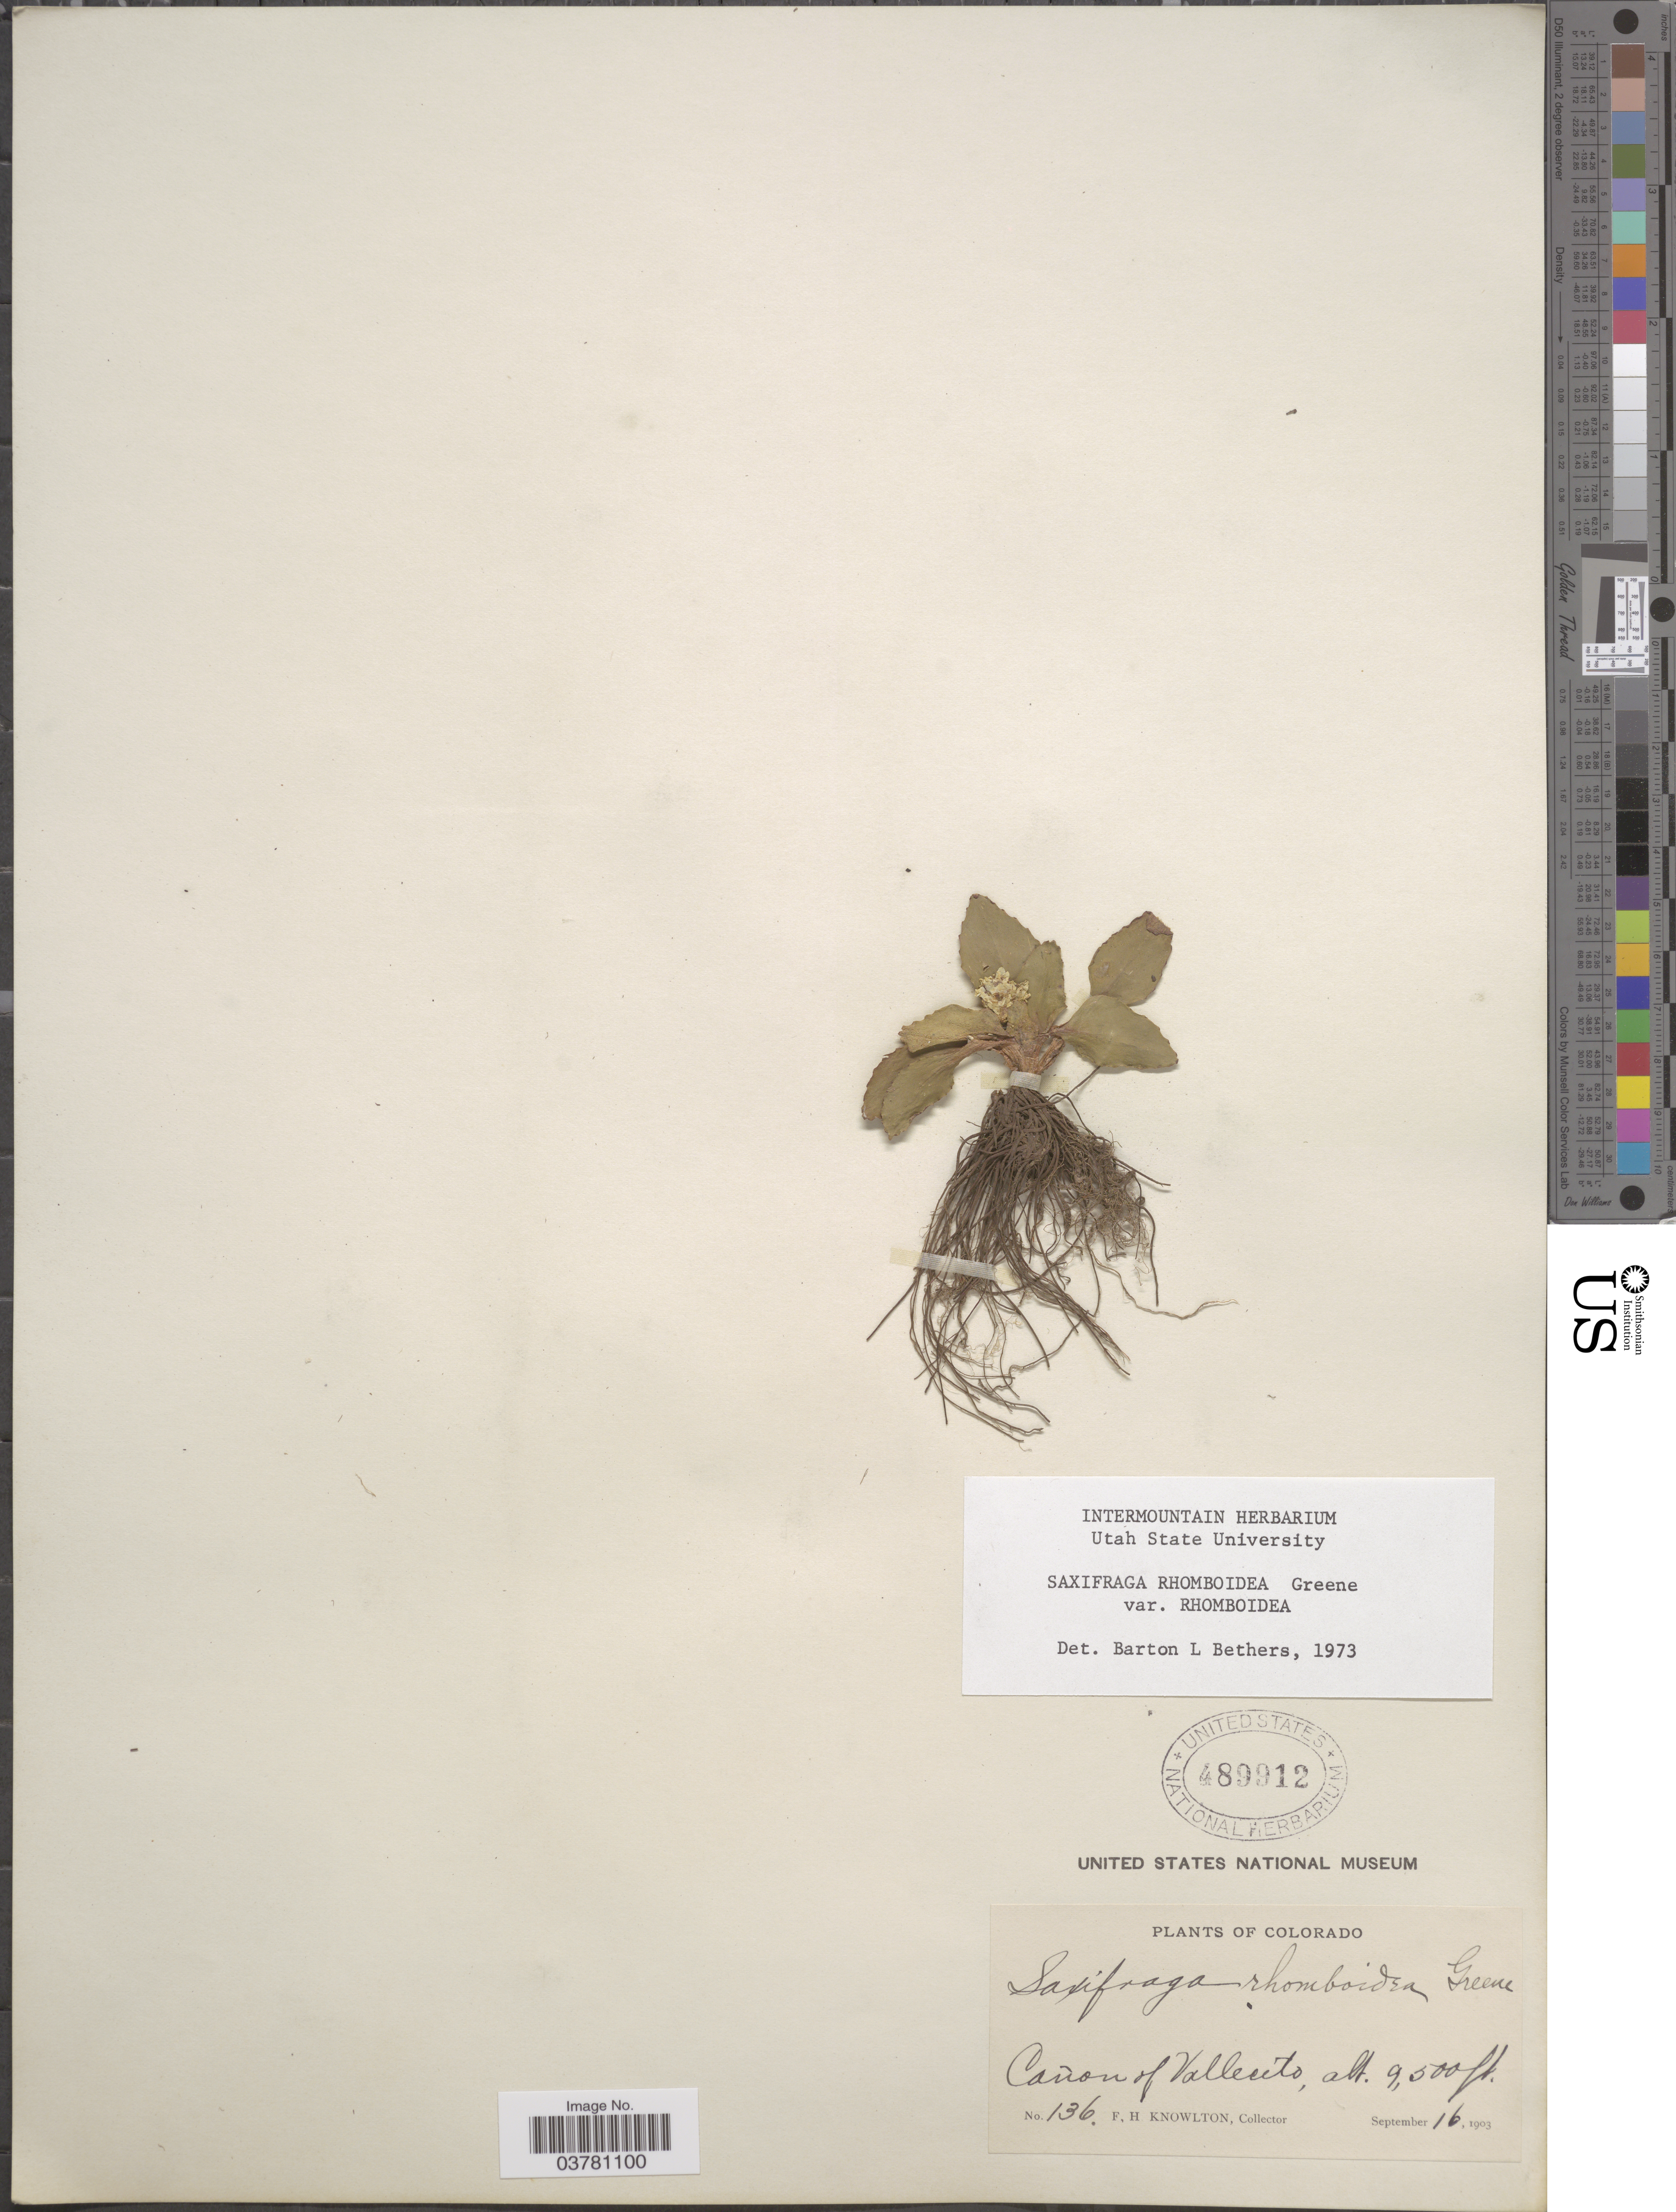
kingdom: Plantae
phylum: Tracheophyta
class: Magnoliopsida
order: Saxifragales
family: Saxifragaceae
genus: Micranthes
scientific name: Micranthes rhomboidea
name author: (Greene) Small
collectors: F. H. Knowlton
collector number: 136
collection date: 1903-09-16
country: United States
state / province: Colorado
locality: Cañon of Vallecito.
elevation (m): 2896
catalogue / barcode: US 489912